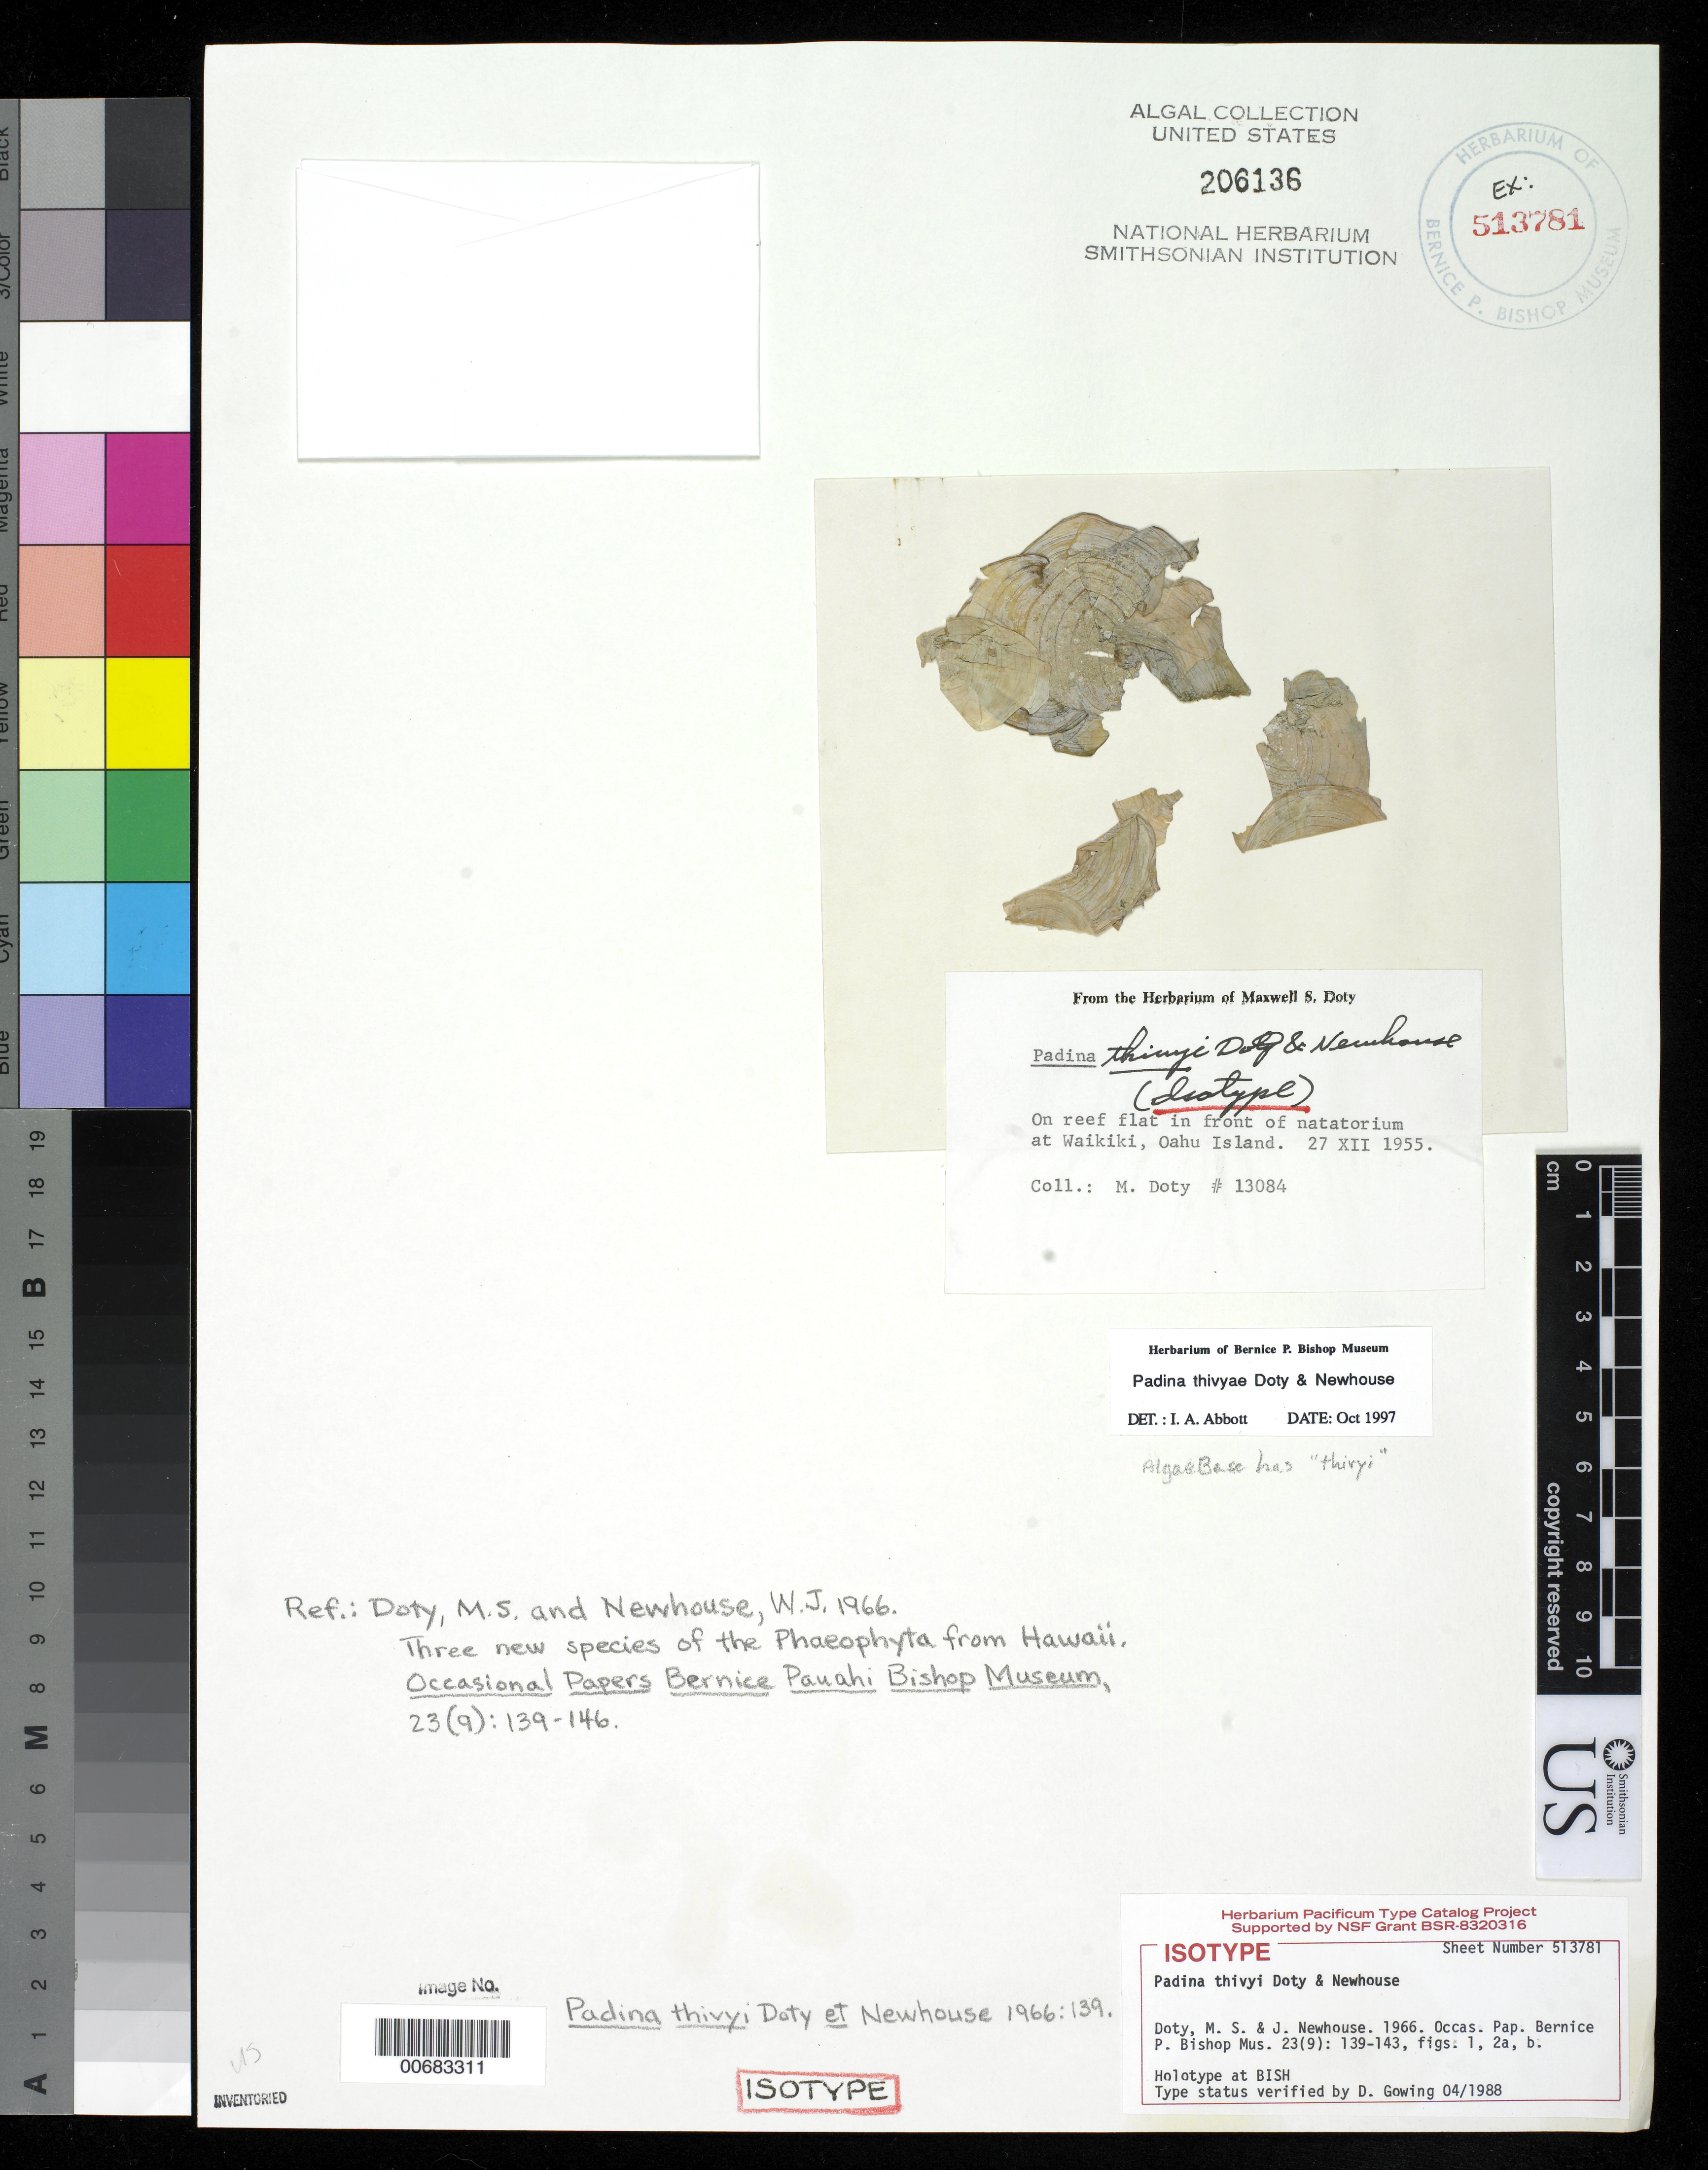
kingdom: Chromista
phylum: Ochrophyta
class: Phaeophyceae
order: Dictyotales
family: Dictyotaceae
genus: Padina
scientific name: Padina thivyi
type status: Isotype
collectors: M. S. Doty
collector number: MSD 13084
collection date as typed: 27 Dec 1955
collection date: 1955-12-27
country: United States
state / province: Hawaii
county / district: Honolulu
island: Oahu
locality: Waikiki, reef flat in front of Natatorium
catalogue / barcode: US 206136